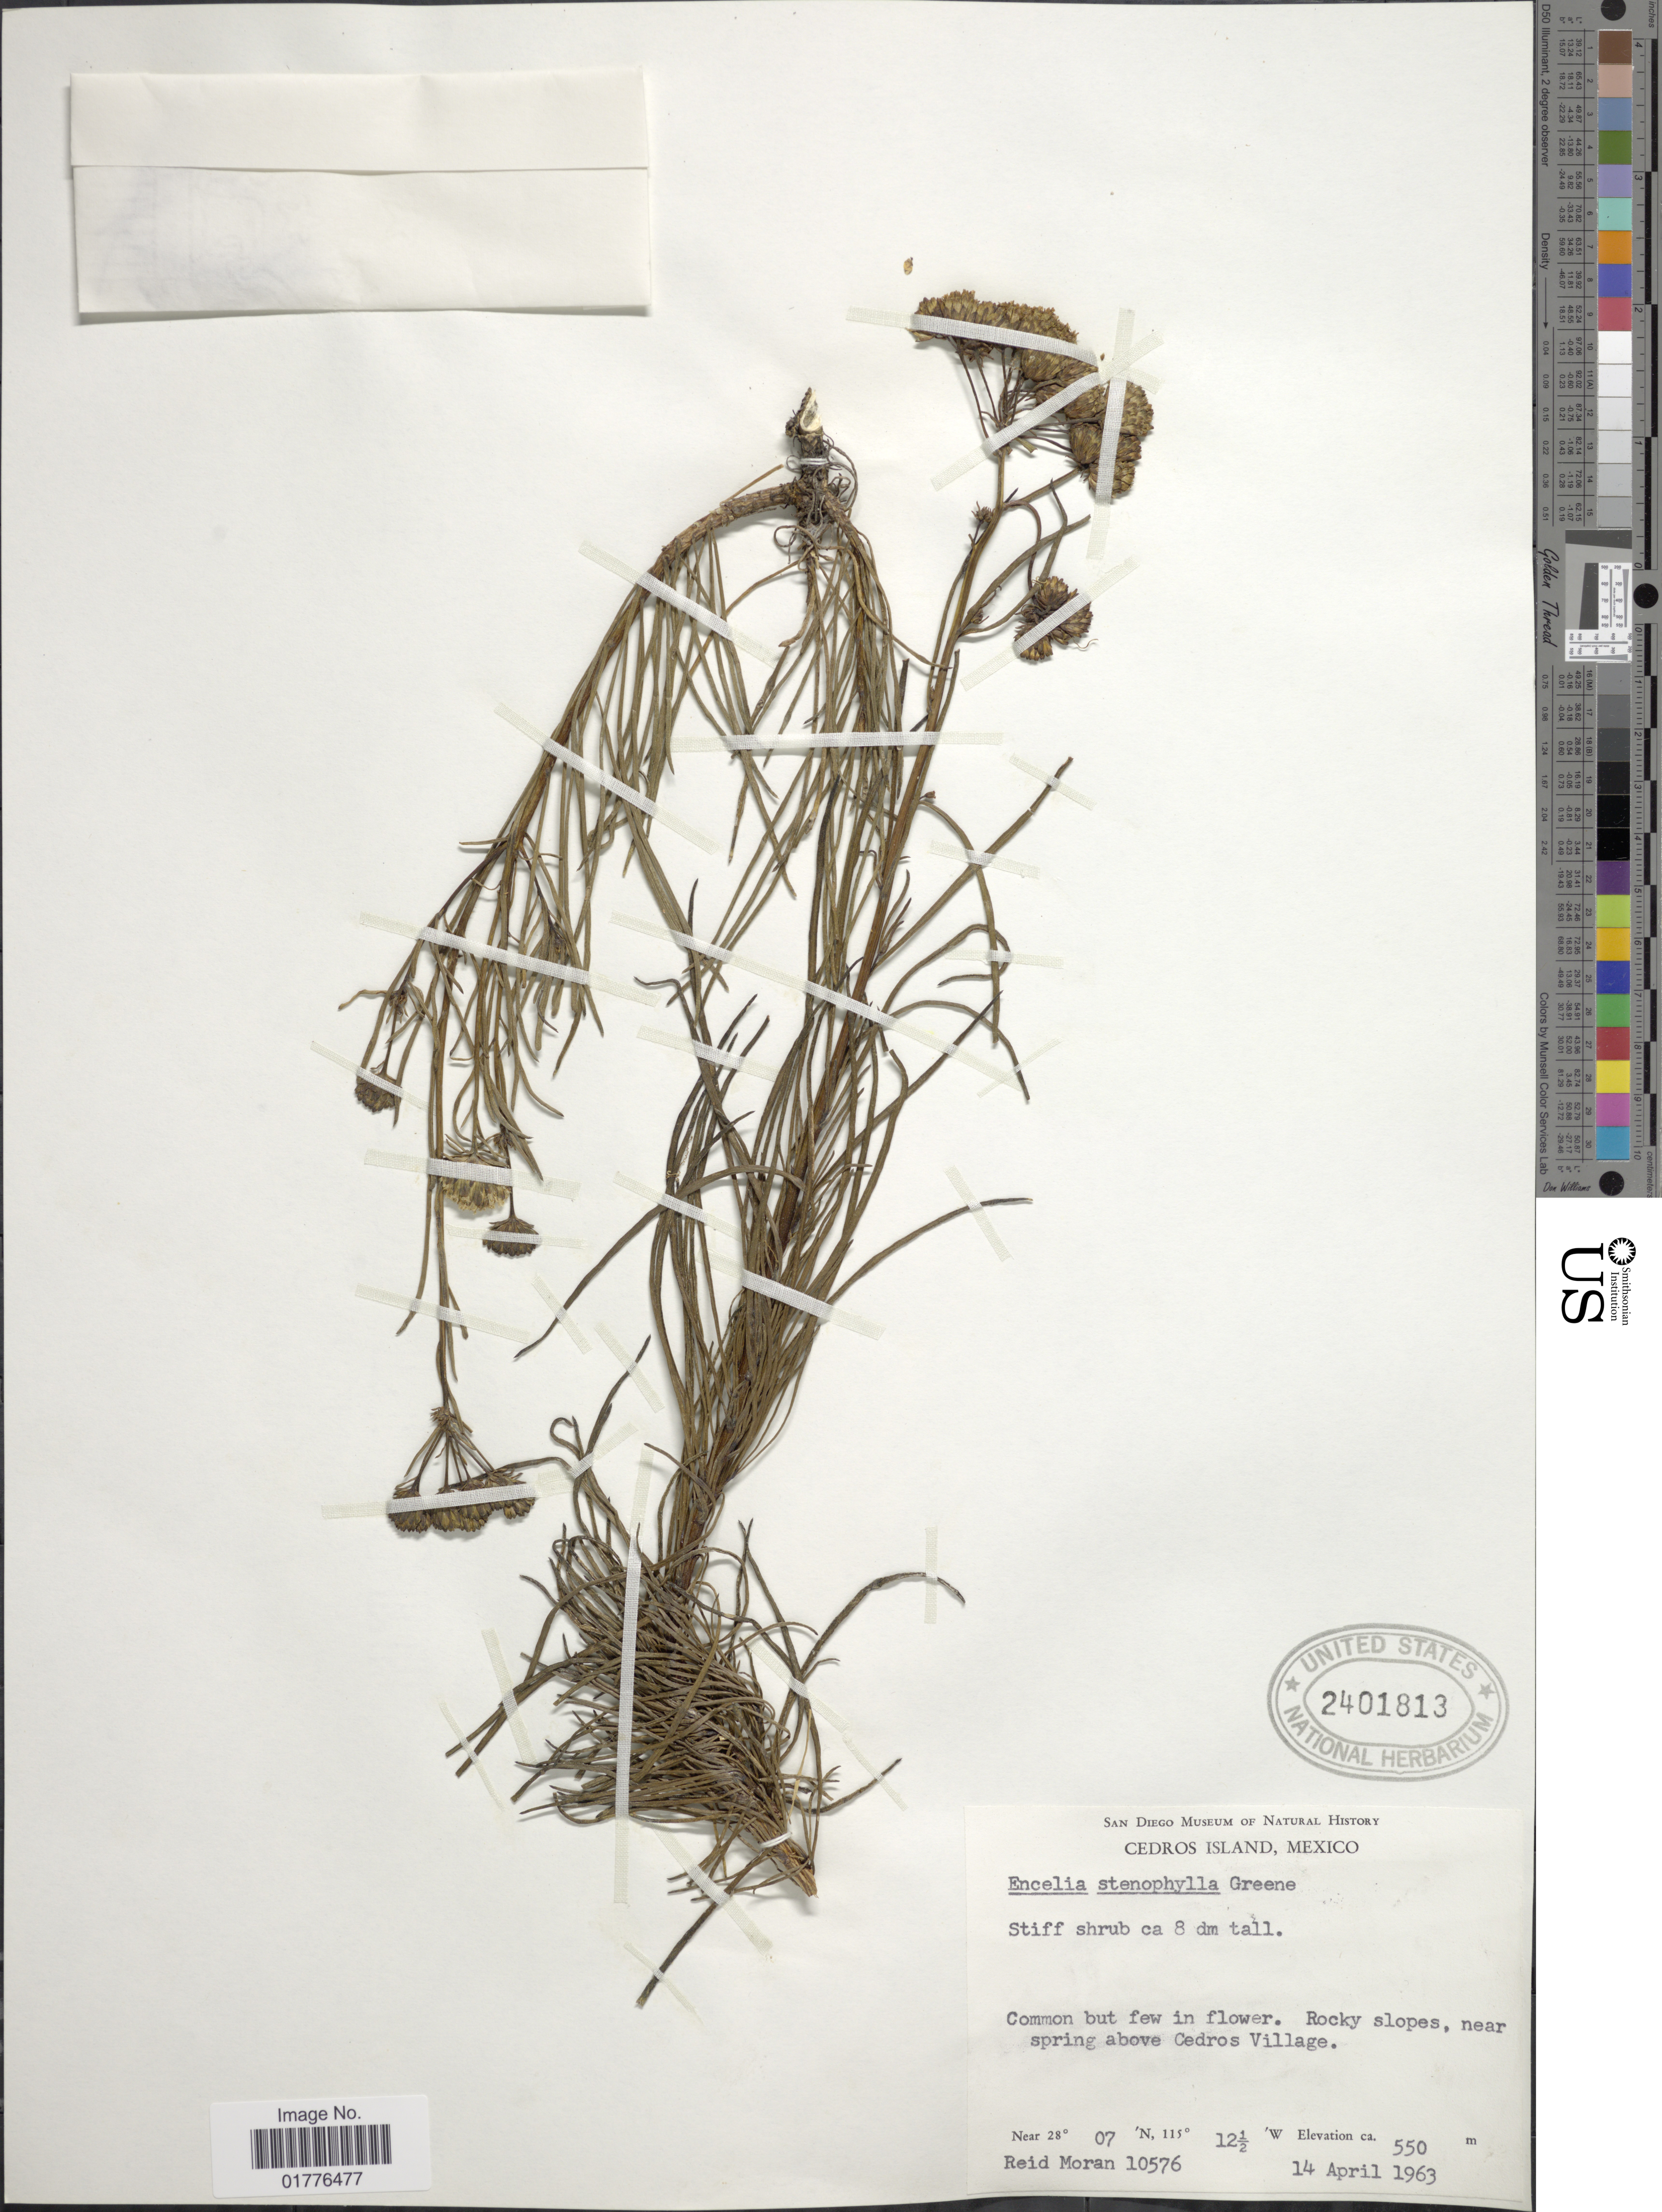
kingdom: Plantae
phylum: Tracheophyta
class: Magnoliopsida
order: Asterales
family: Asteraceae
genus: Encelia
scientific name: Encelia stenophylla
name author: Greene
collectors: R. V. Moran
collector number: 10576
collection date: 1963-04-14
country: Mexico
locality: Cedros Island. near spring above Cedros Village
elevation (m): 550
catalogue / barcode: US 2401813